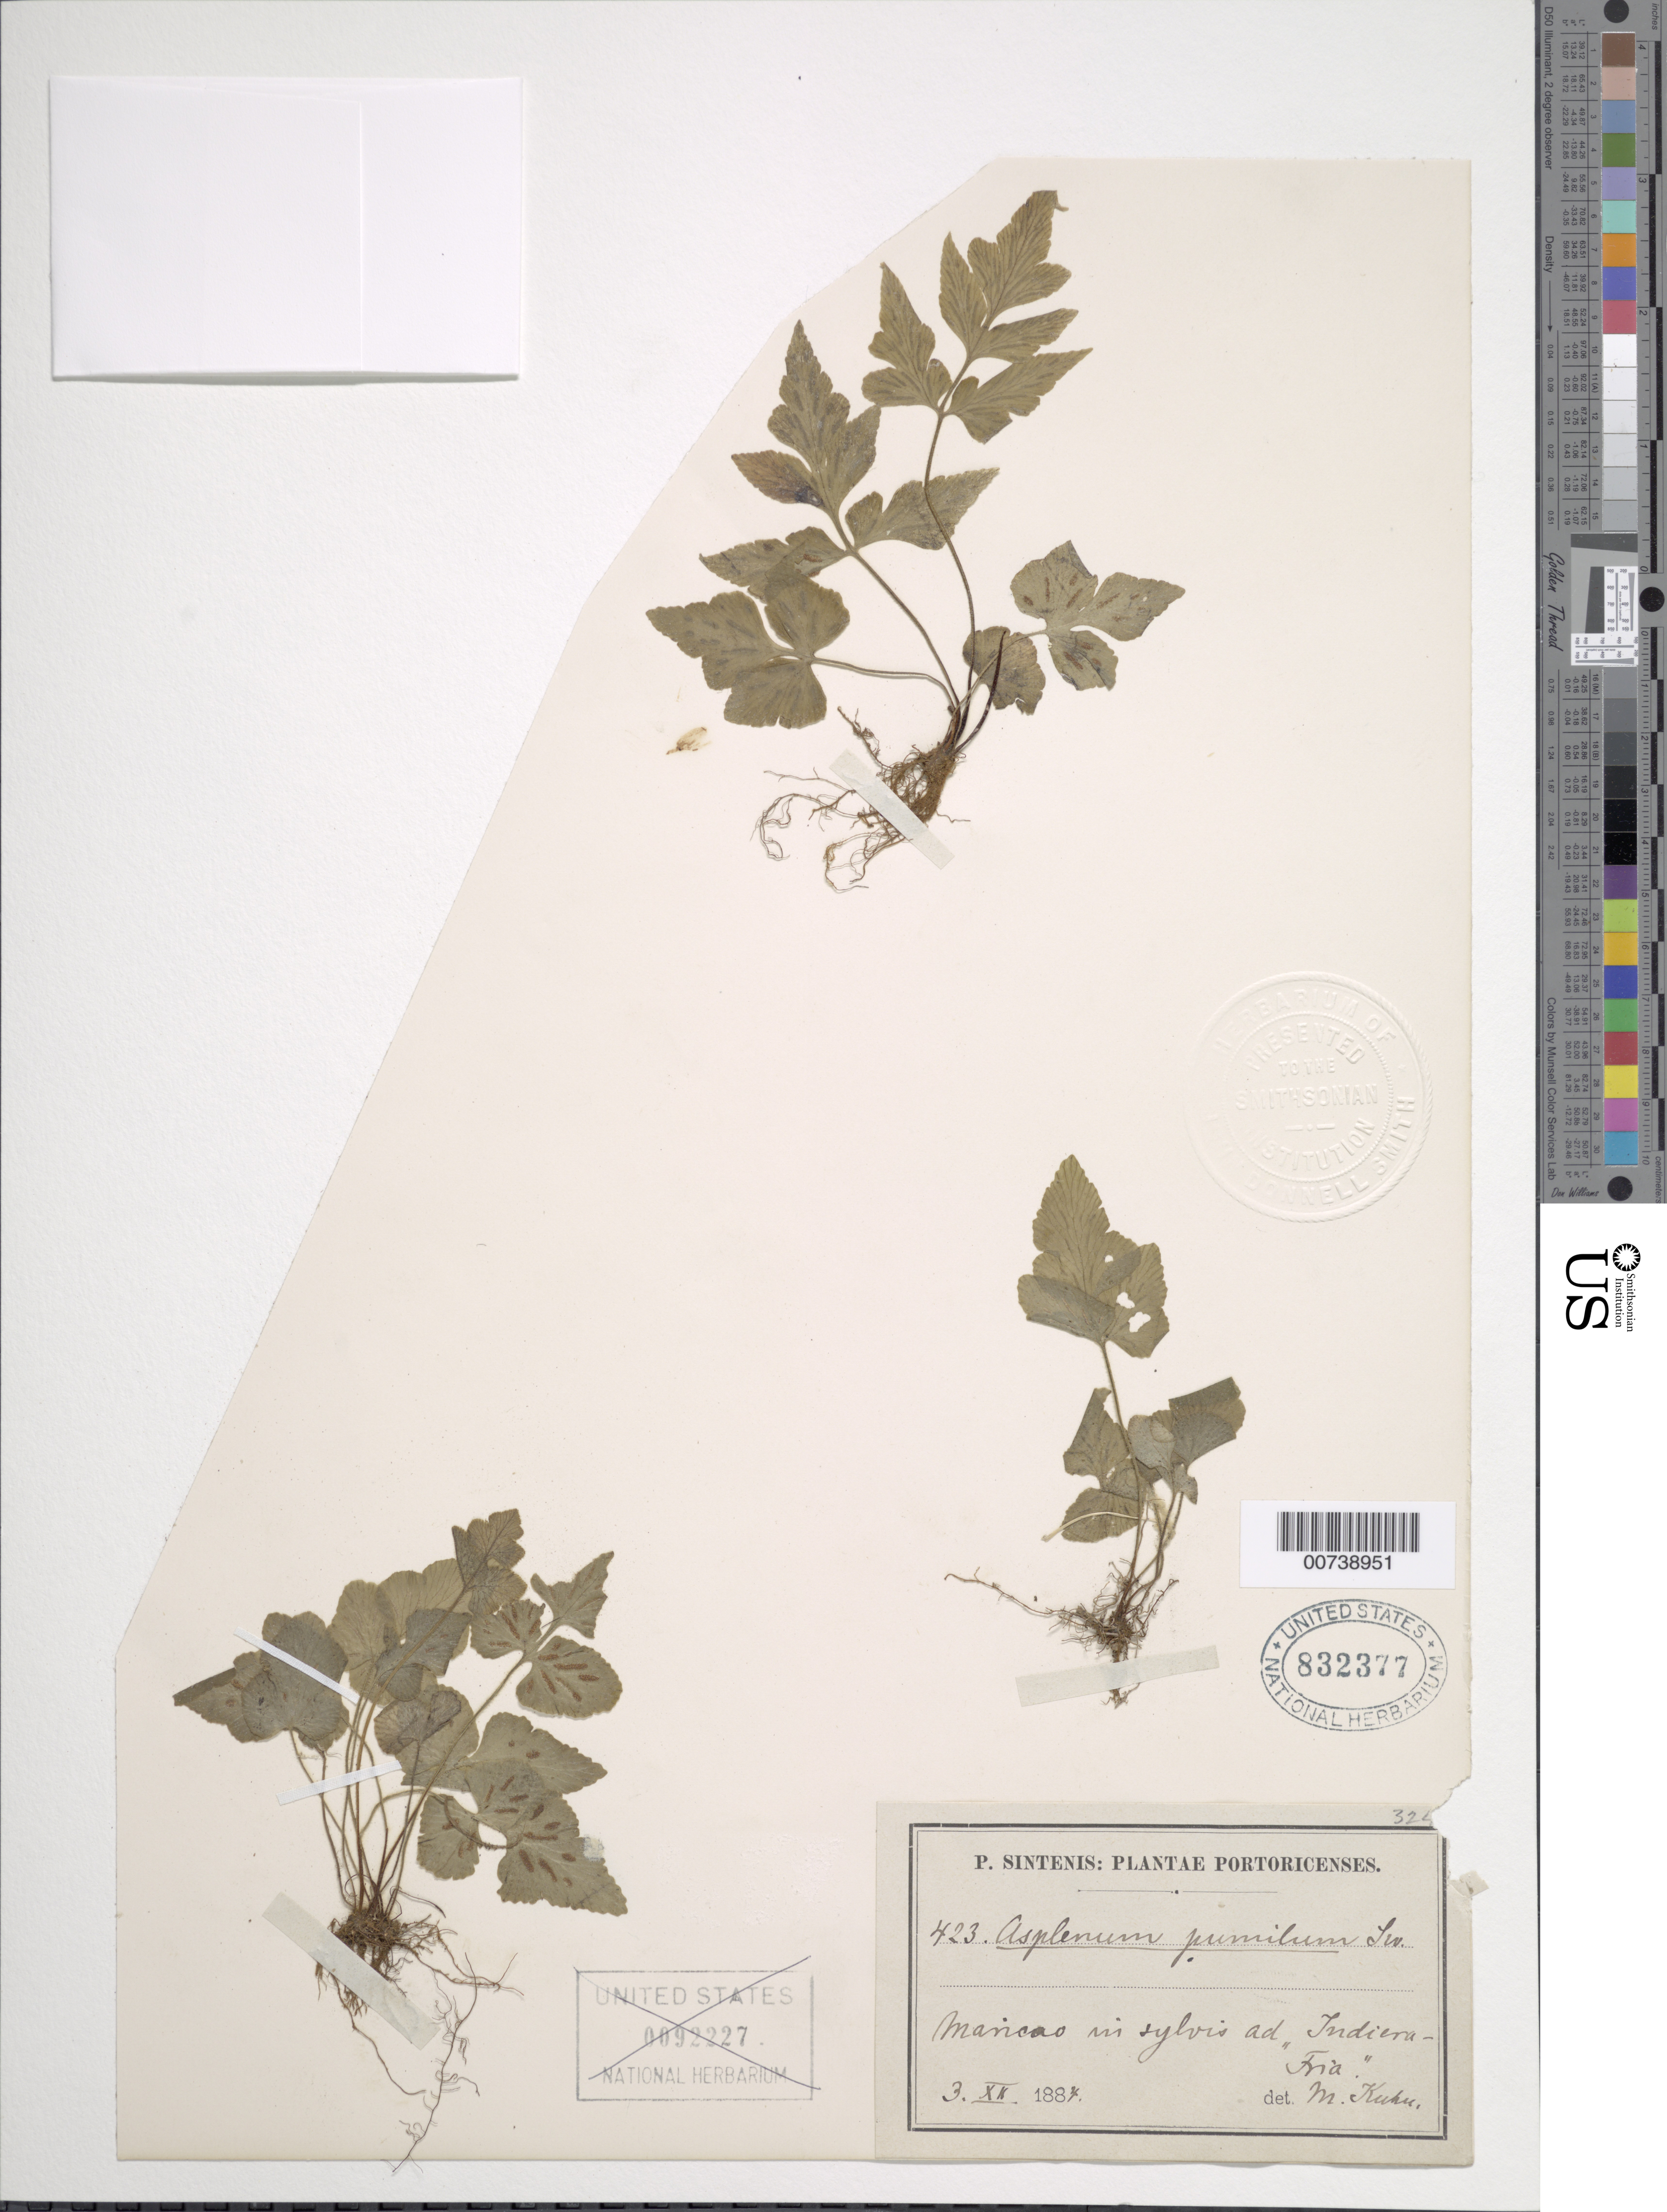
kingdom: Plantae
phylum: Tracheophyta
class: Polypodiopsida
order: Polypodiales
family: Aspleniaceae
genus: Asplenium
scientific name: Asplenium pumilum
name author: Sw.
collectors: P. Sintenis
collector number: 423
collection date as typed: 03 Dec 1884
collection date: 1884-12-03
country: Puerto Rico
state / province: Maricao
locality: In sylvis ad Indiera Fría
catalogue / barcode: US 832377